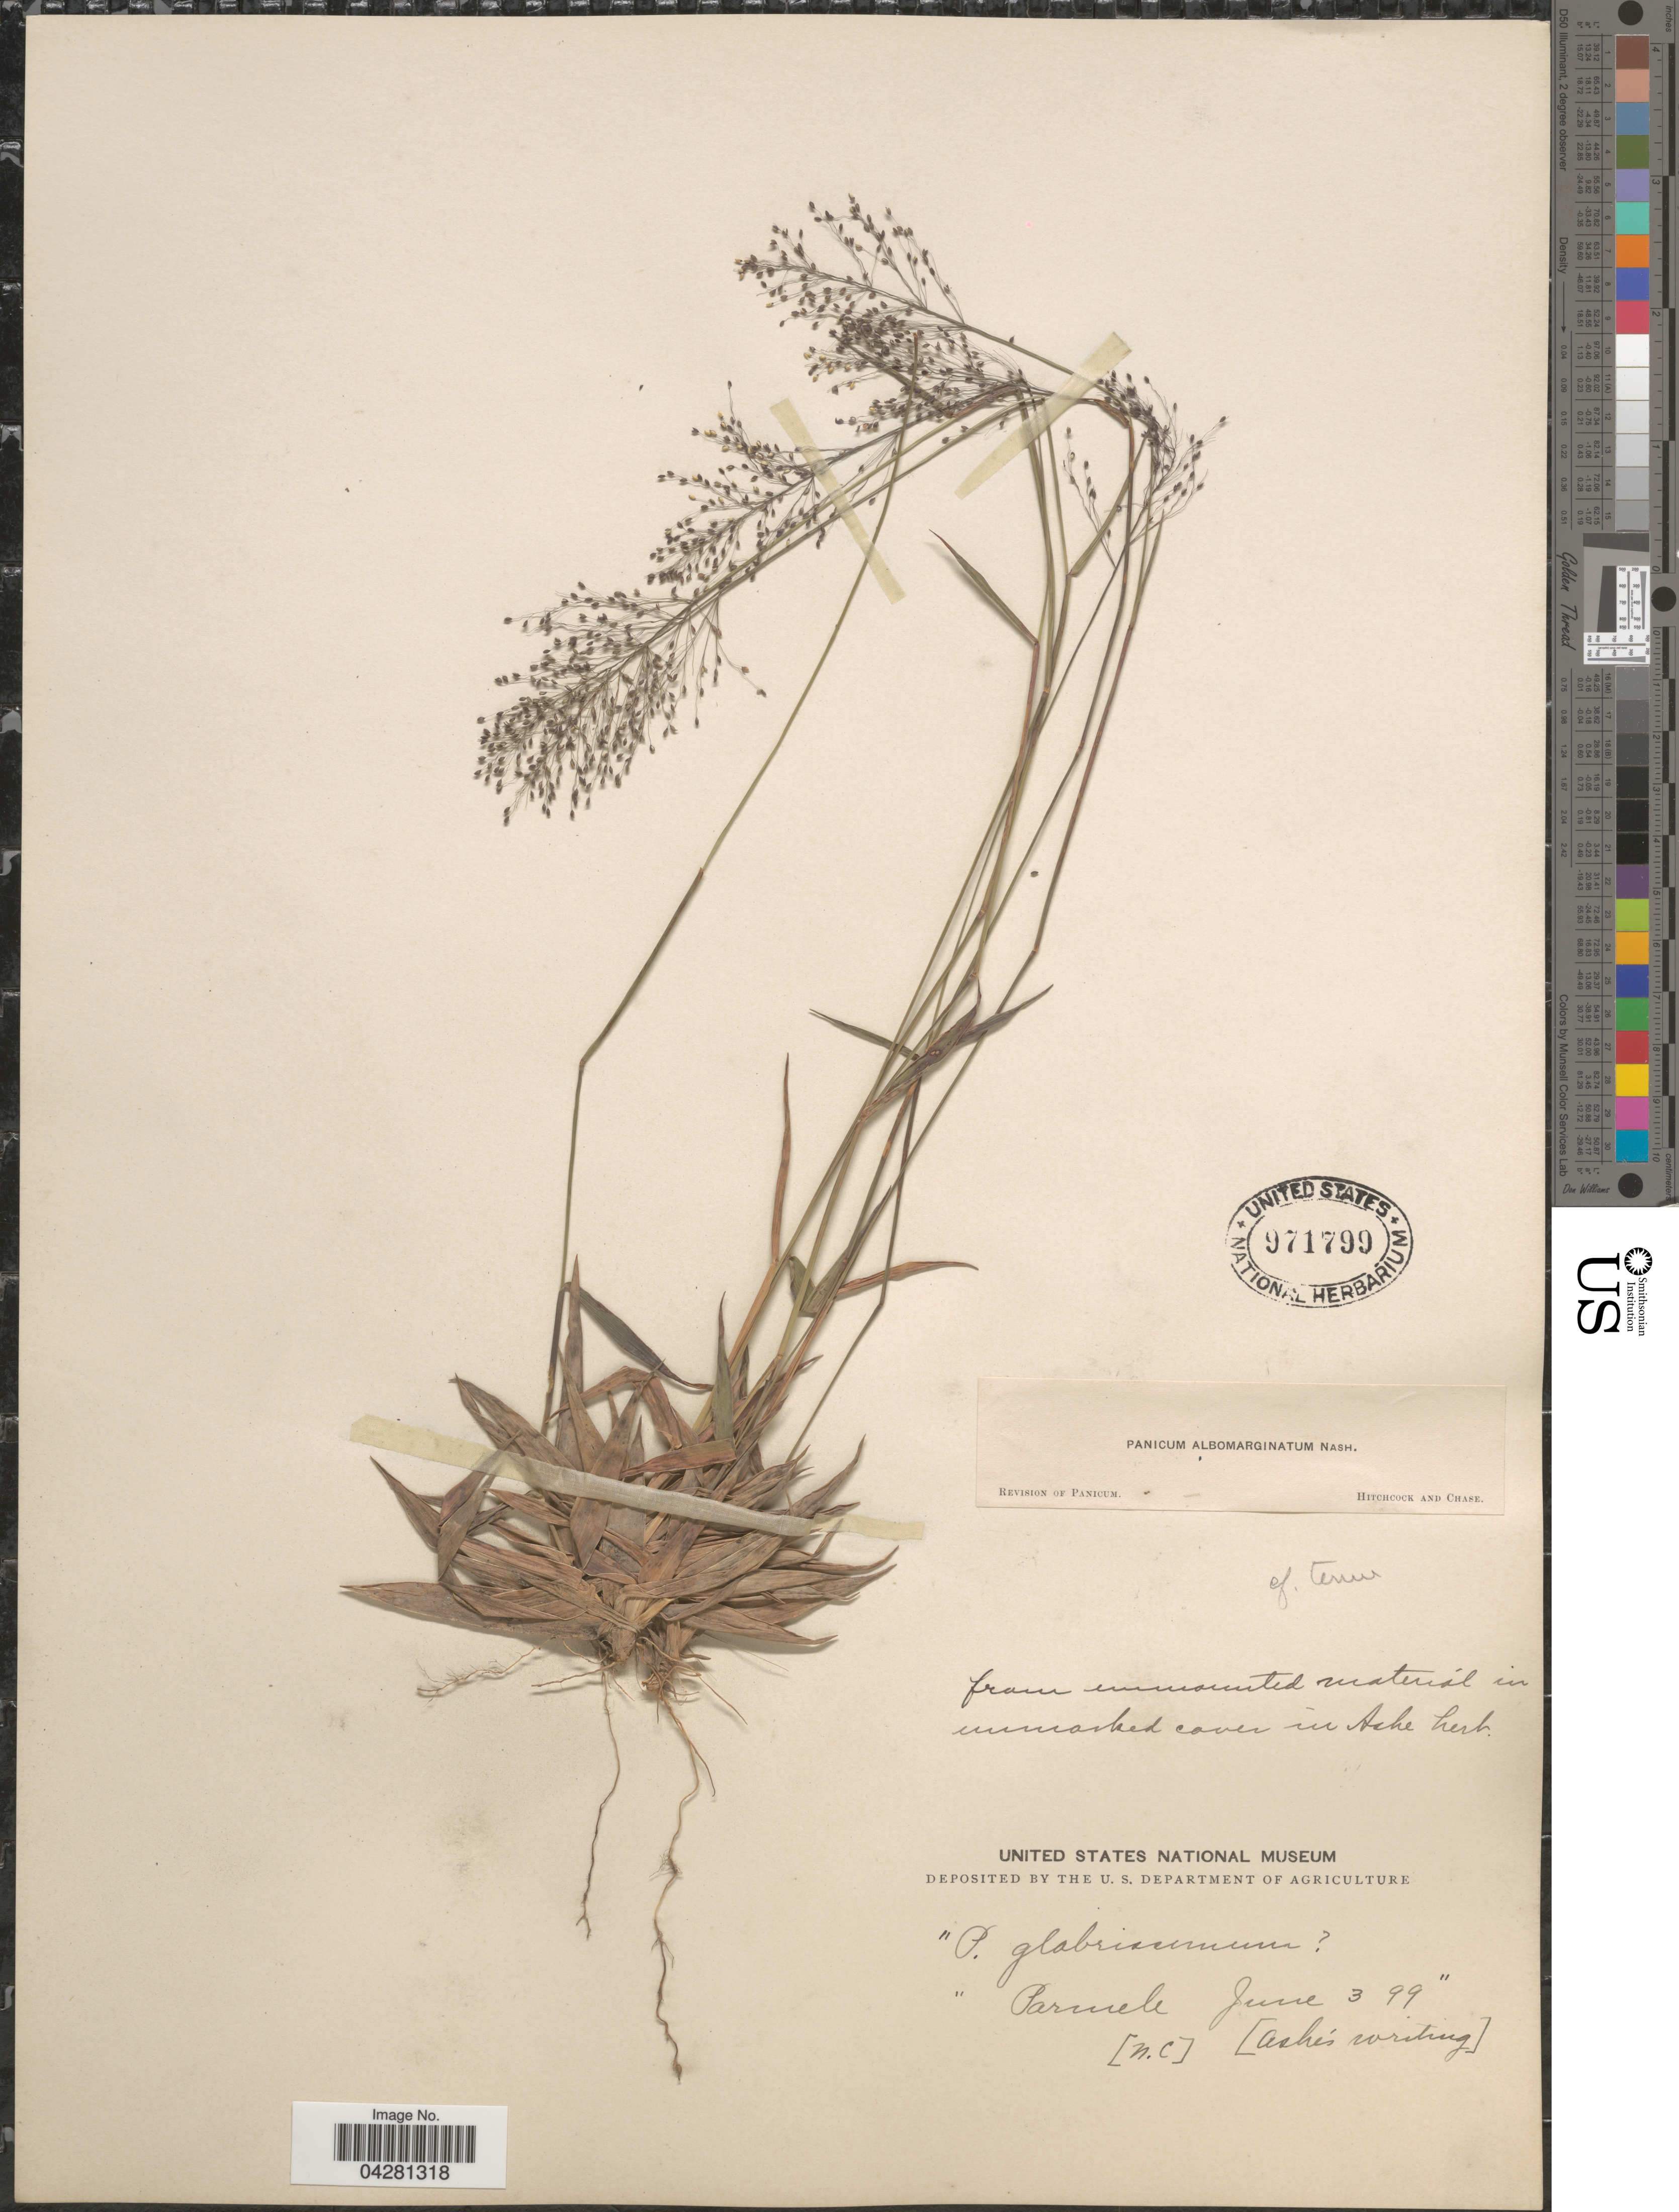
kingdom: Plantae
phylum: Tracheophyta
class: Liliopsida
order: Poales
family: Poaceae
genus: Dichanthelium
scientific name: Dichanthelium dichotomum var. unciphyllum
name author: (Trin.) Davidse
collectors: -- Ashe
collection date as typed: Transcribed d/m/y: 3/6/99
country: United States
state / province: North Carolina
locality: Parmele.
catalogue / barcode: US 971799